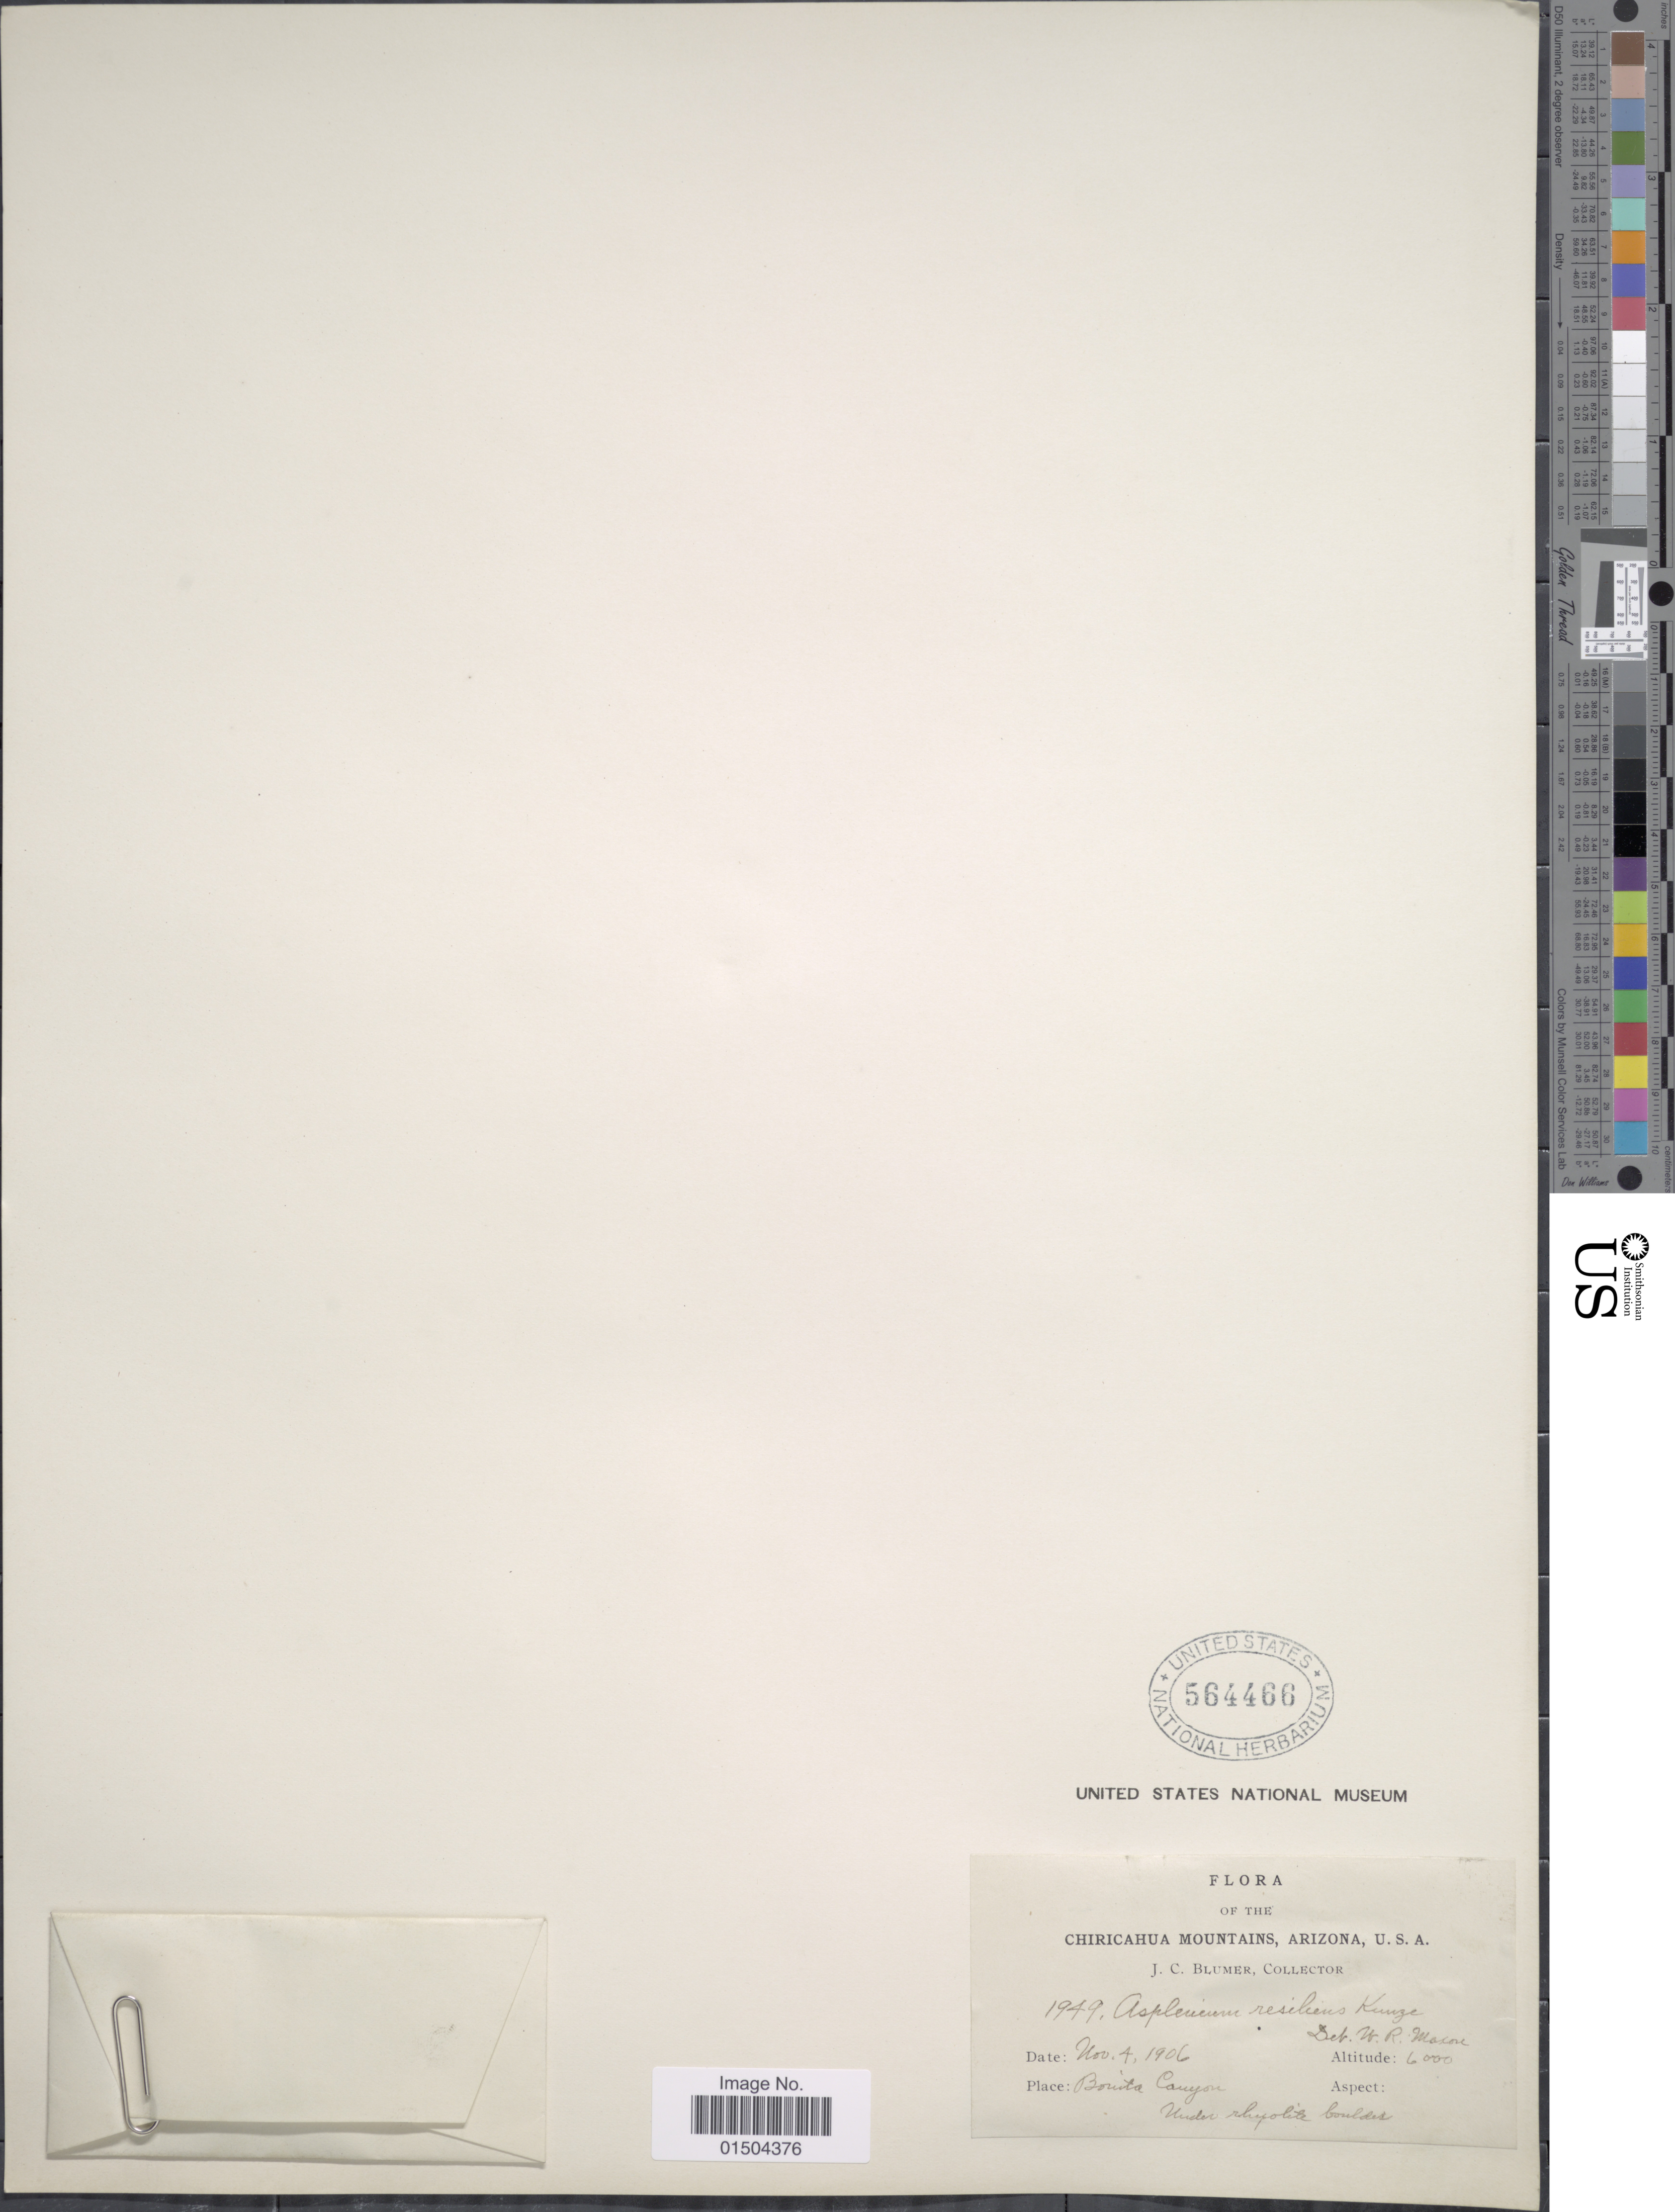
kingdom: Plantae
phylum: Tracheophyta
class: Polypodiopsida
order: Polypodiales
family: Aspleniaceae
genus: Asplenium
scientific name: Asplenium resiliens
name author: Kunze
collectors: J. C. Blumer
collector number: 1949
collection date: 1906-11-04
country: United States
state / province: Arizona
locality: Chiricahua Mountains. Bonita Canyon.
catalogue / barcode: US 564466